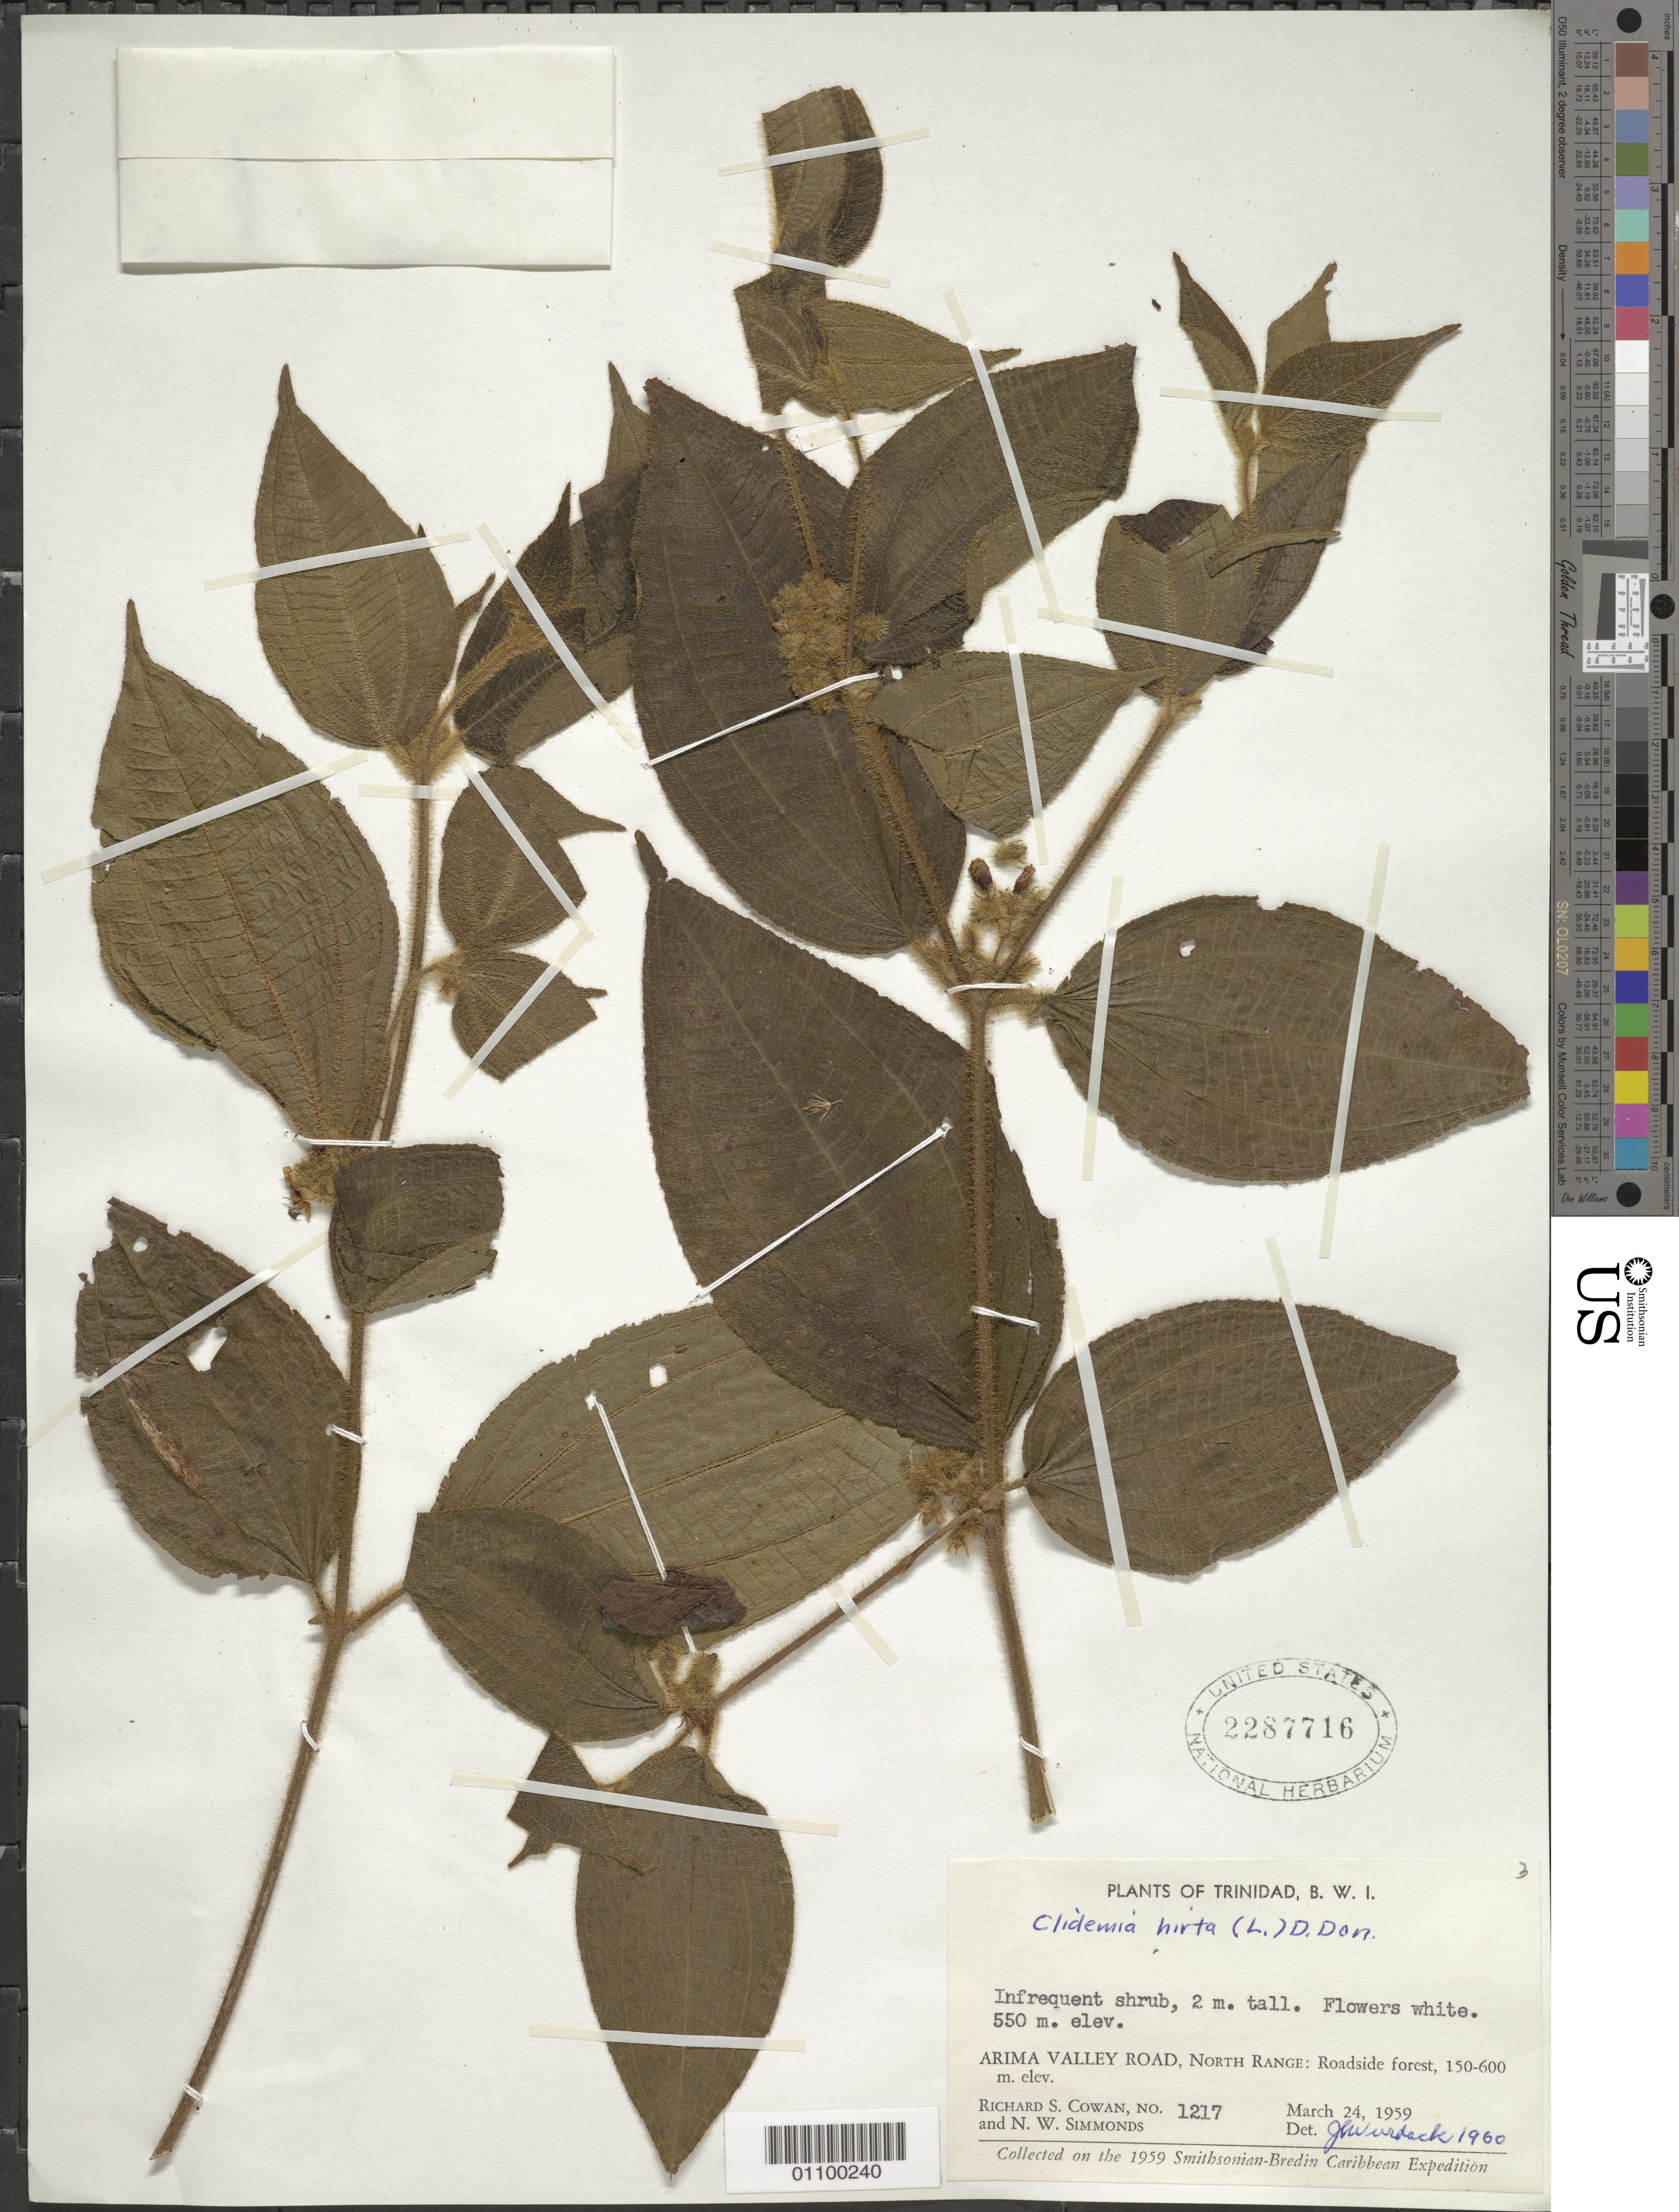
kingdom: Plantae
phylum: Tracheophyta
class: Magnoliopsida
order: Myrtales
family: Melastomataceae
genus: Clidemia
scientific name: Clidemia hirta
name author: (L.) D. Don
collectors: R. S. Cowan & N. W. Simmonds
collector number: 1217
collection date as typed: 24 Mar 1959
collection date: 1959-03-24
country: Trinidad and Tobago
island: Trinidad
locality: Arima Valley Road, N Range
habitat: roadside forest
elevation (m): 550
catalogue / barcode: US 2287716